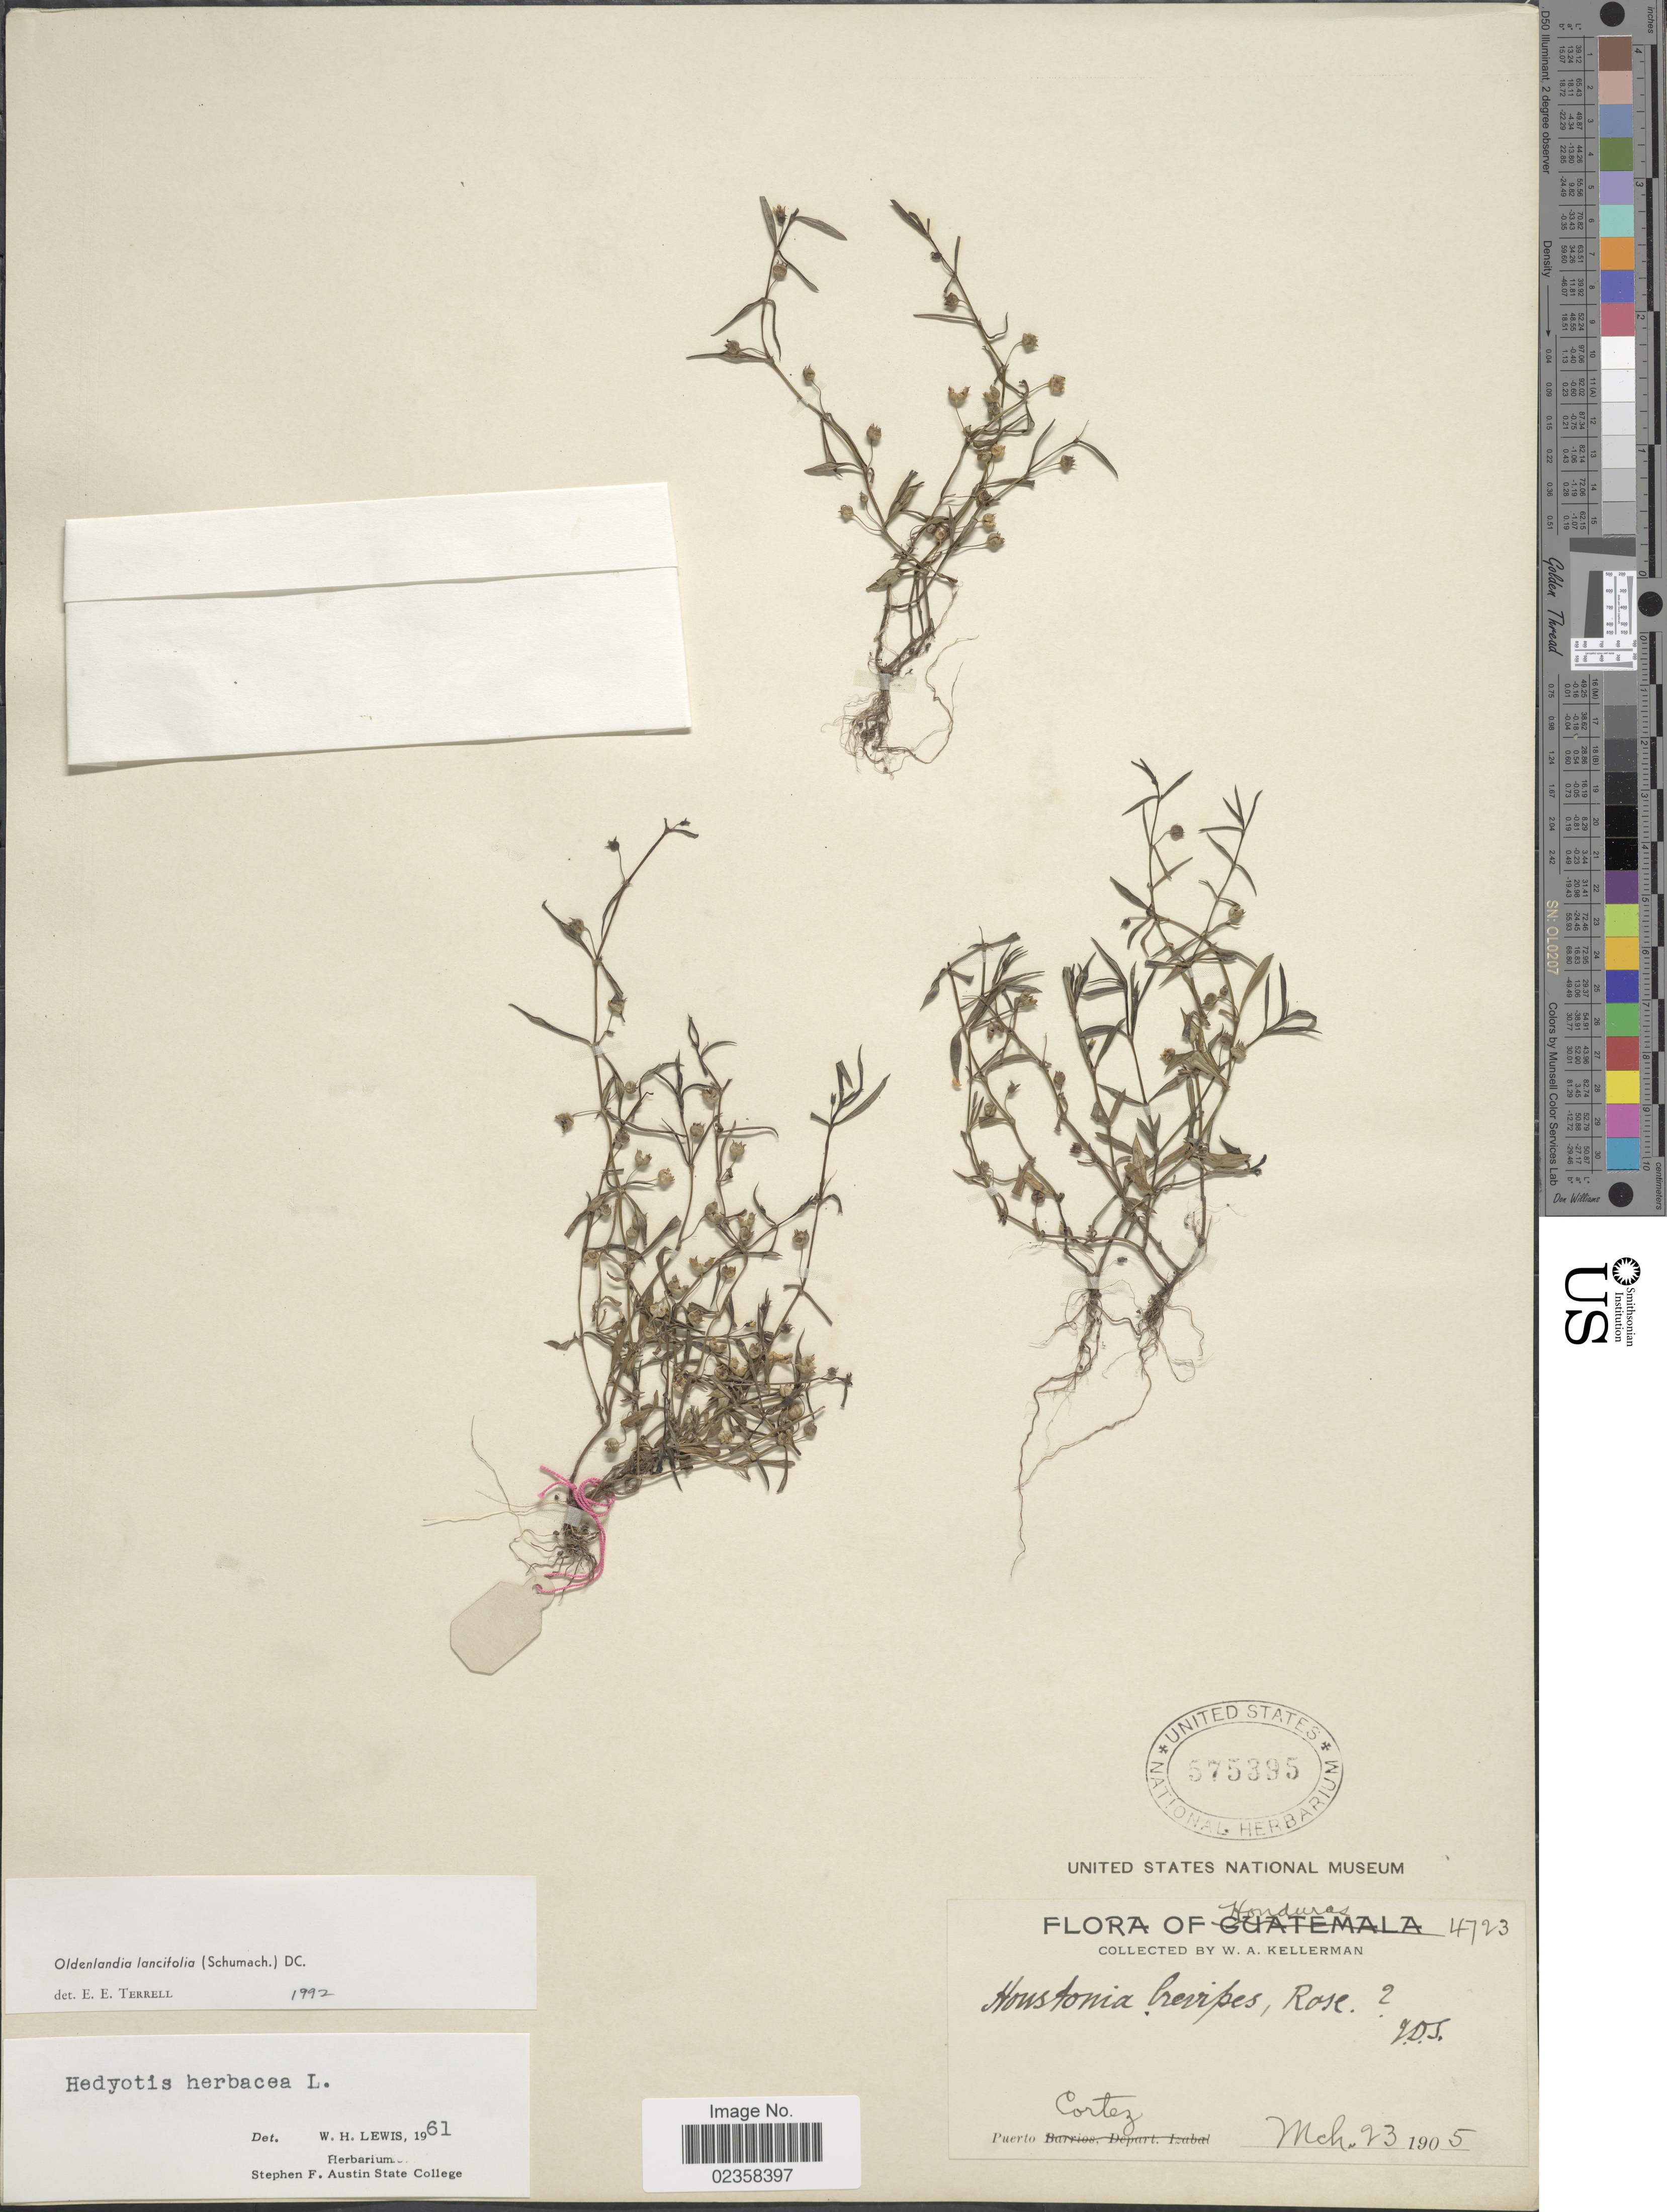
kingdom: Plantae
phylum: Tracheophyta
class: Magnoliopsida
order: Gentianales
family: Rubiaceae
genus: Oldenlandia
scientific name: Oldenlandia lancifolia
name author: (Schumach.) DC.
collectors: W. Kellerman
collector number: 4723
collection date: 1905-03-23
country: Honduras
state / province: Cortés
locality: Puerto Cortez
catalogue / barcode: US 575395